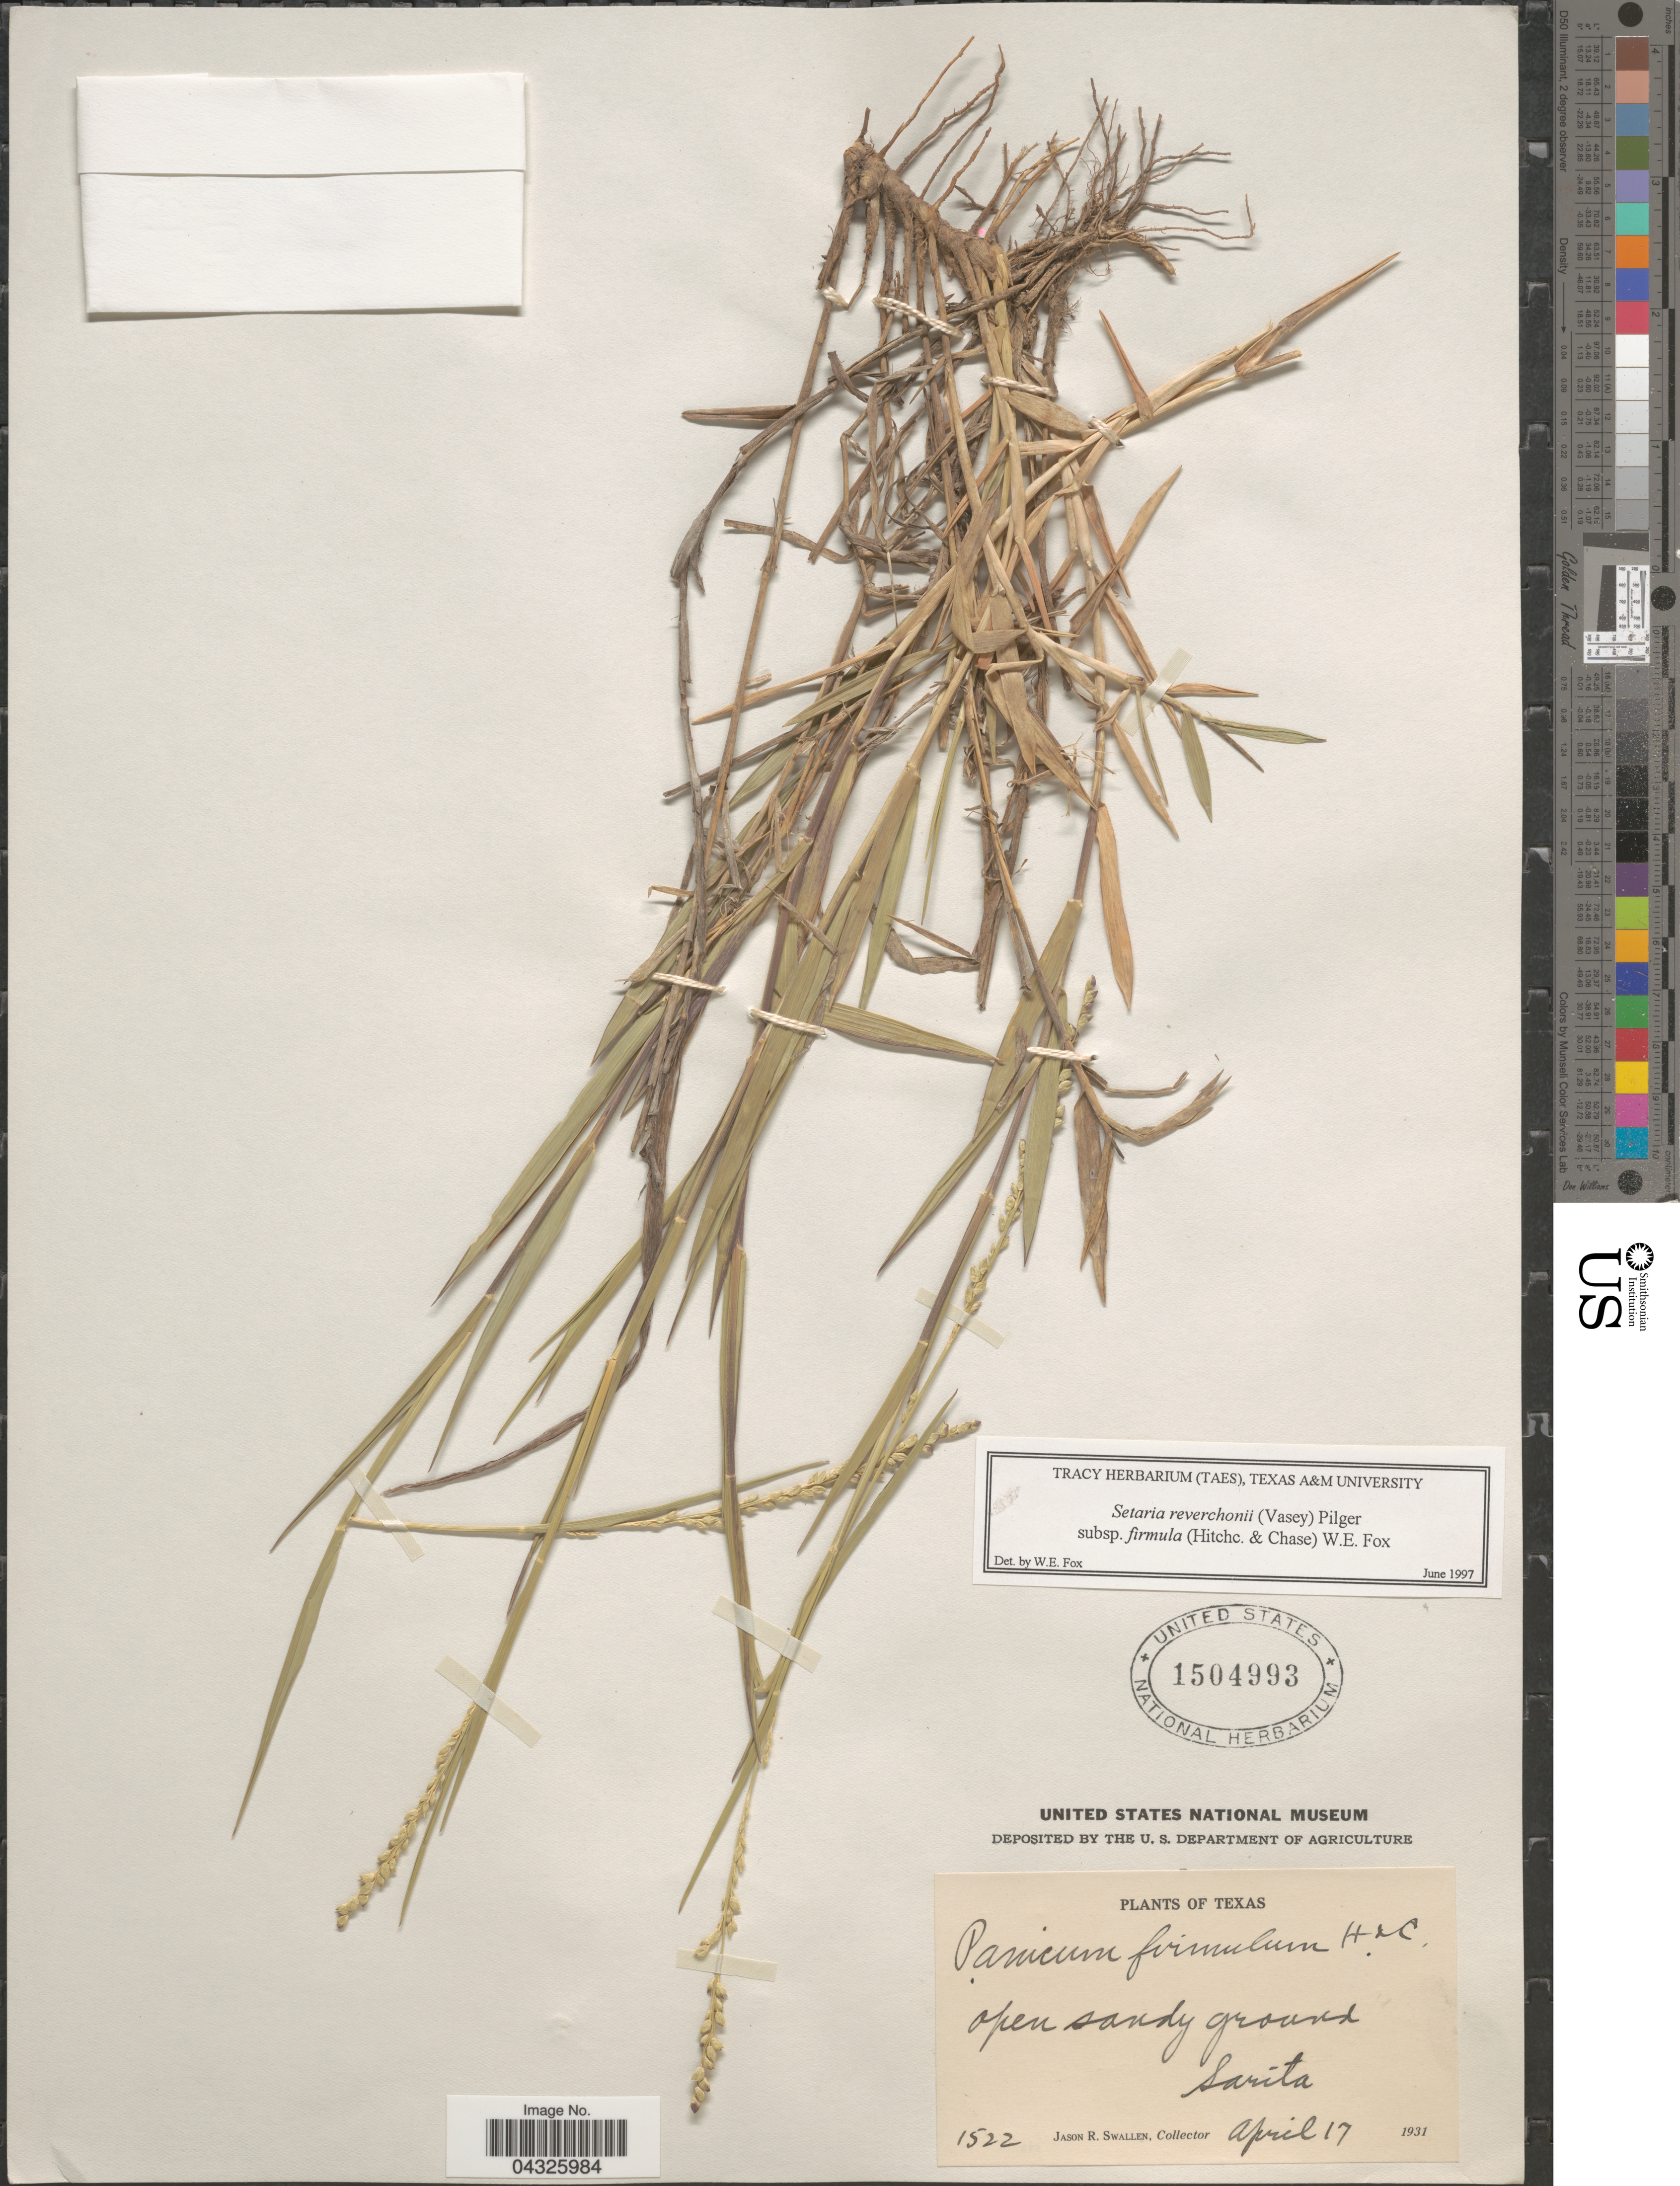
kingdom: Plantae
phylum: Tracheophyta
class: Liliopsida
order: Poales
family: Poaceae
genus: Setaria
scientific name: Setaria reverchonii subsp. firmula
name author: (Hitchc. & Chase) W.E. Fox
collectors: J. R. Swallen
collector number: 1522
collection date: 1931-04-17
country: United States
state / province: Texas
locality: Sarita.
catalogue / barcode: US 1504993